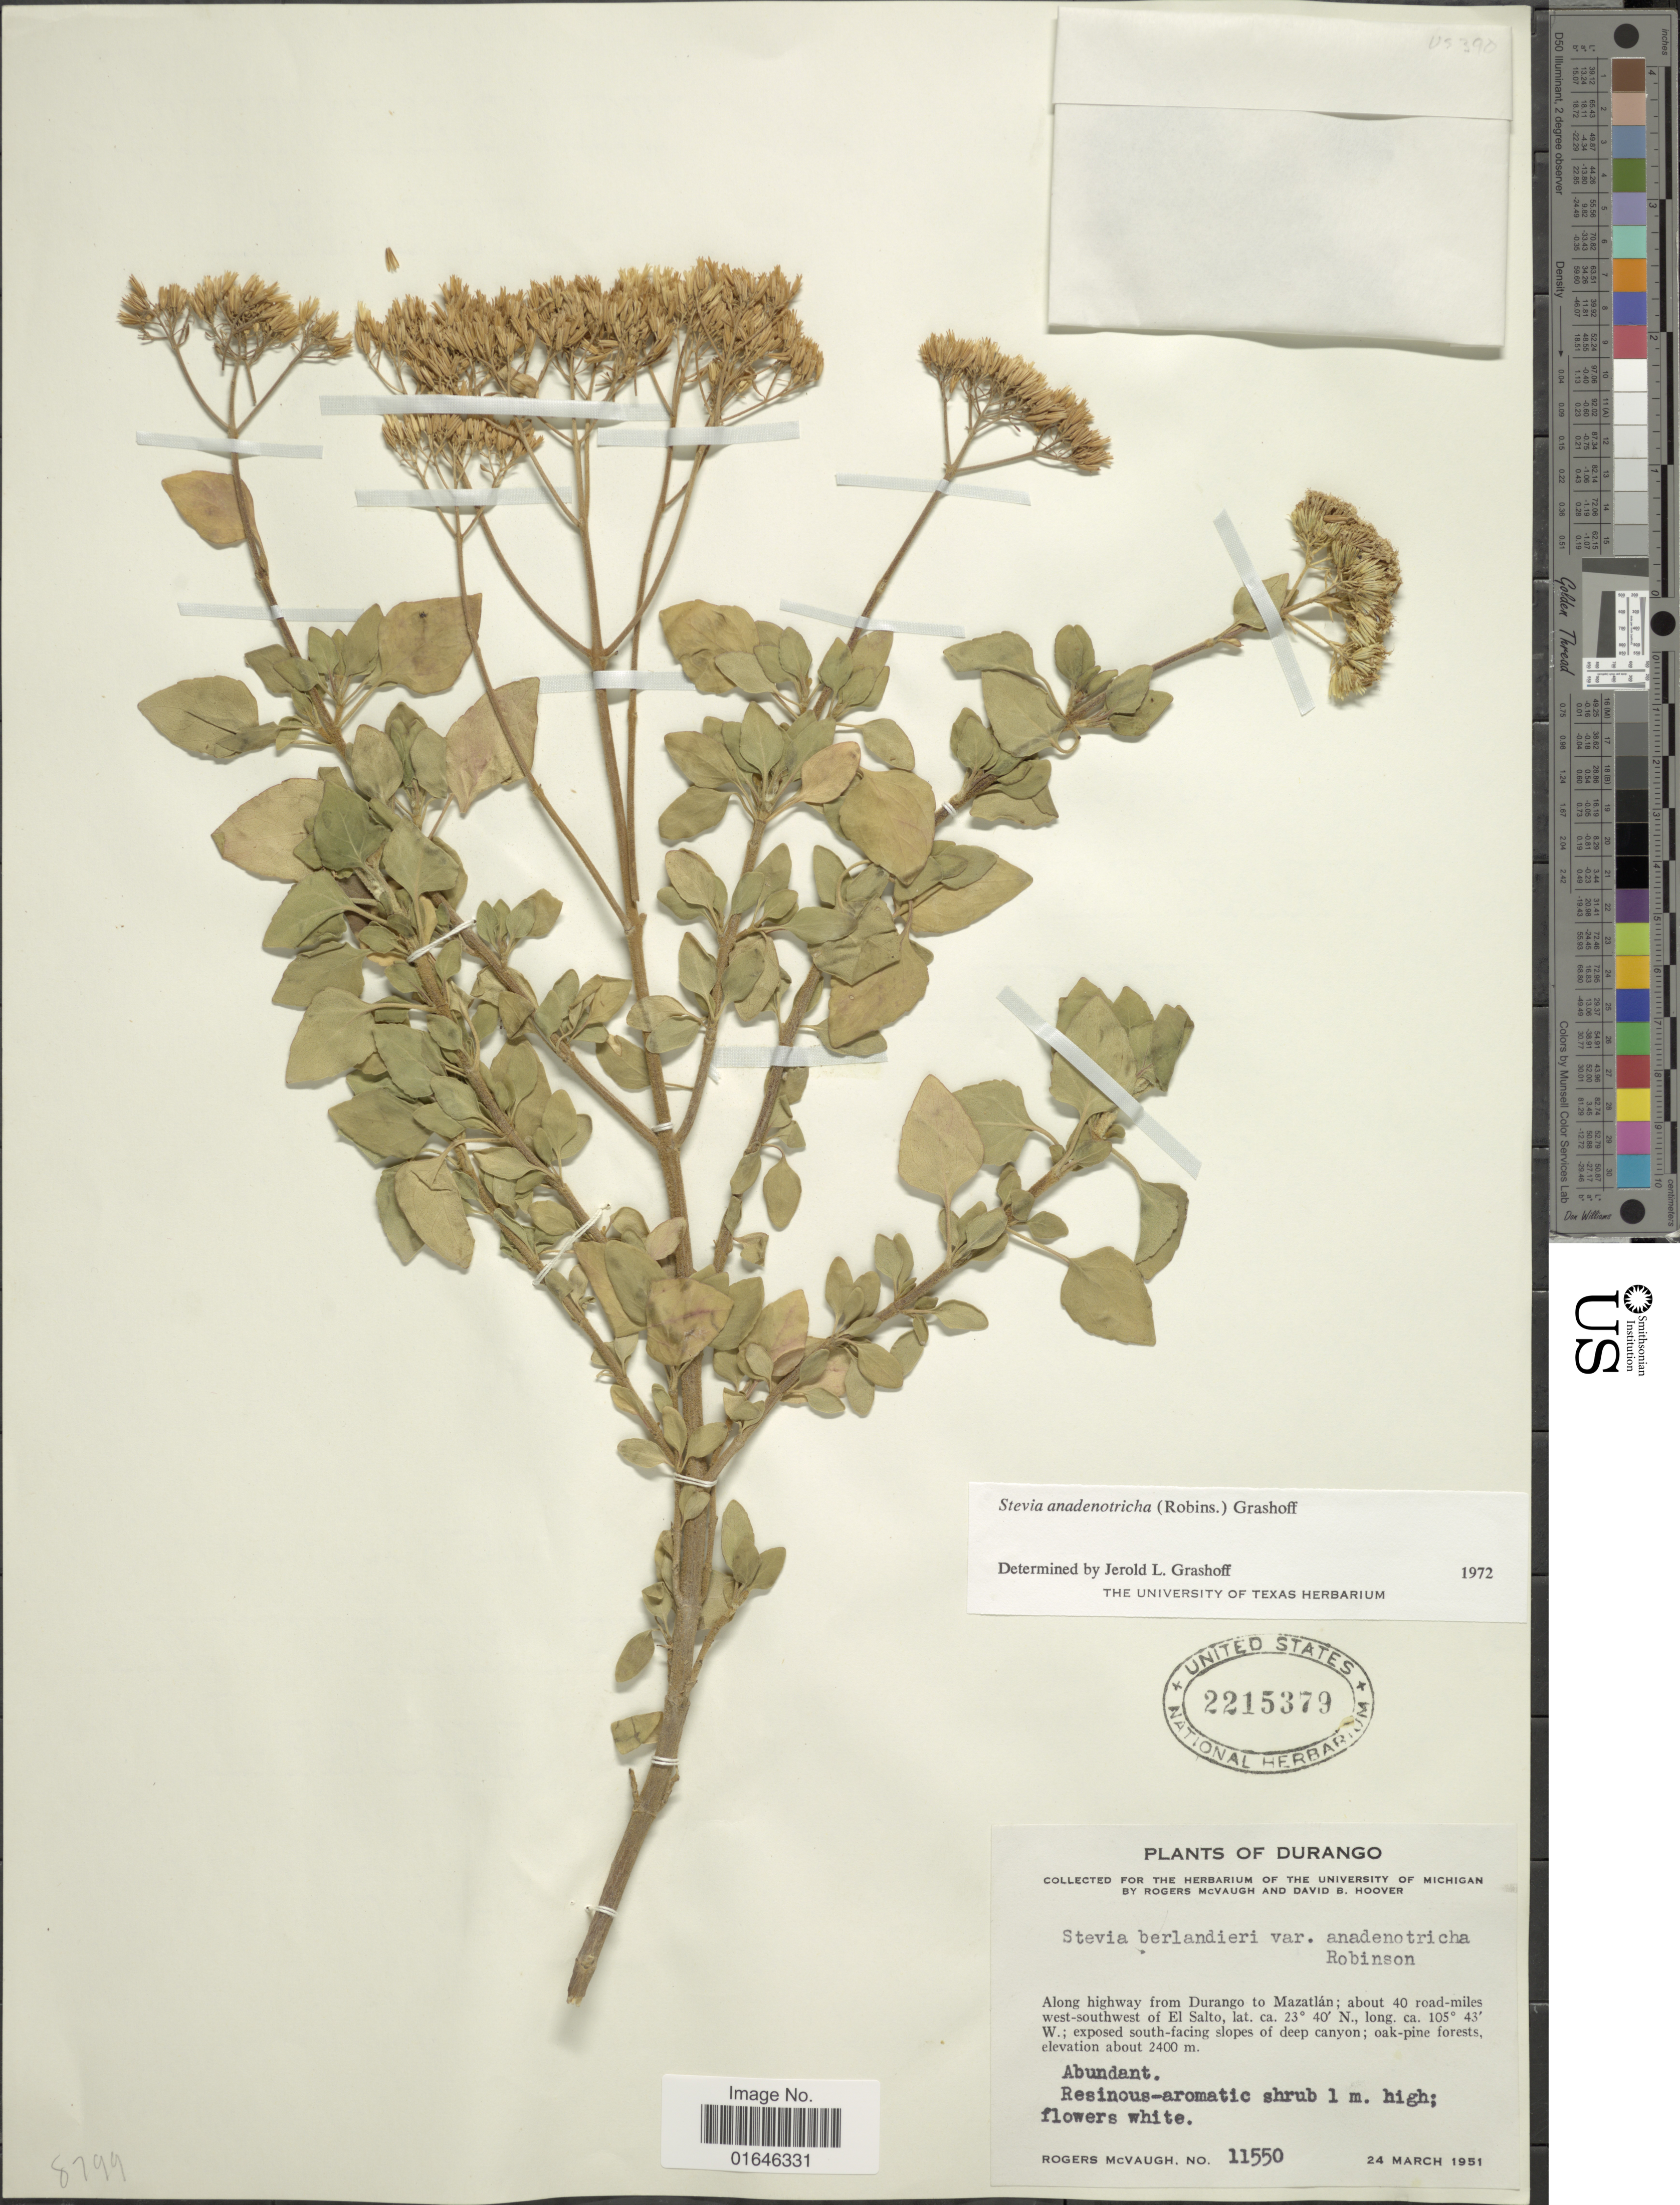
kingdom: Plantae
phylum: Tracheophyta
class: Magnoliopsida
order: Asterales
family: Asteraceae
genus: Stevia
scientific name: Stevia anadenotricha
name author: (B.L. Rob.) Grashoff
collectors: R. McVaugh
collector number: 11550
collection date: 1951-03-24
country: Mexico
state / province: Durango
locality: Along highway from Durango to Mazatlán; about 40 road-miles west-southwest of El Salto, exposed south-facing slopes of deep canyon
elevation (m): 2400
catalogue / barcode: US 2215379